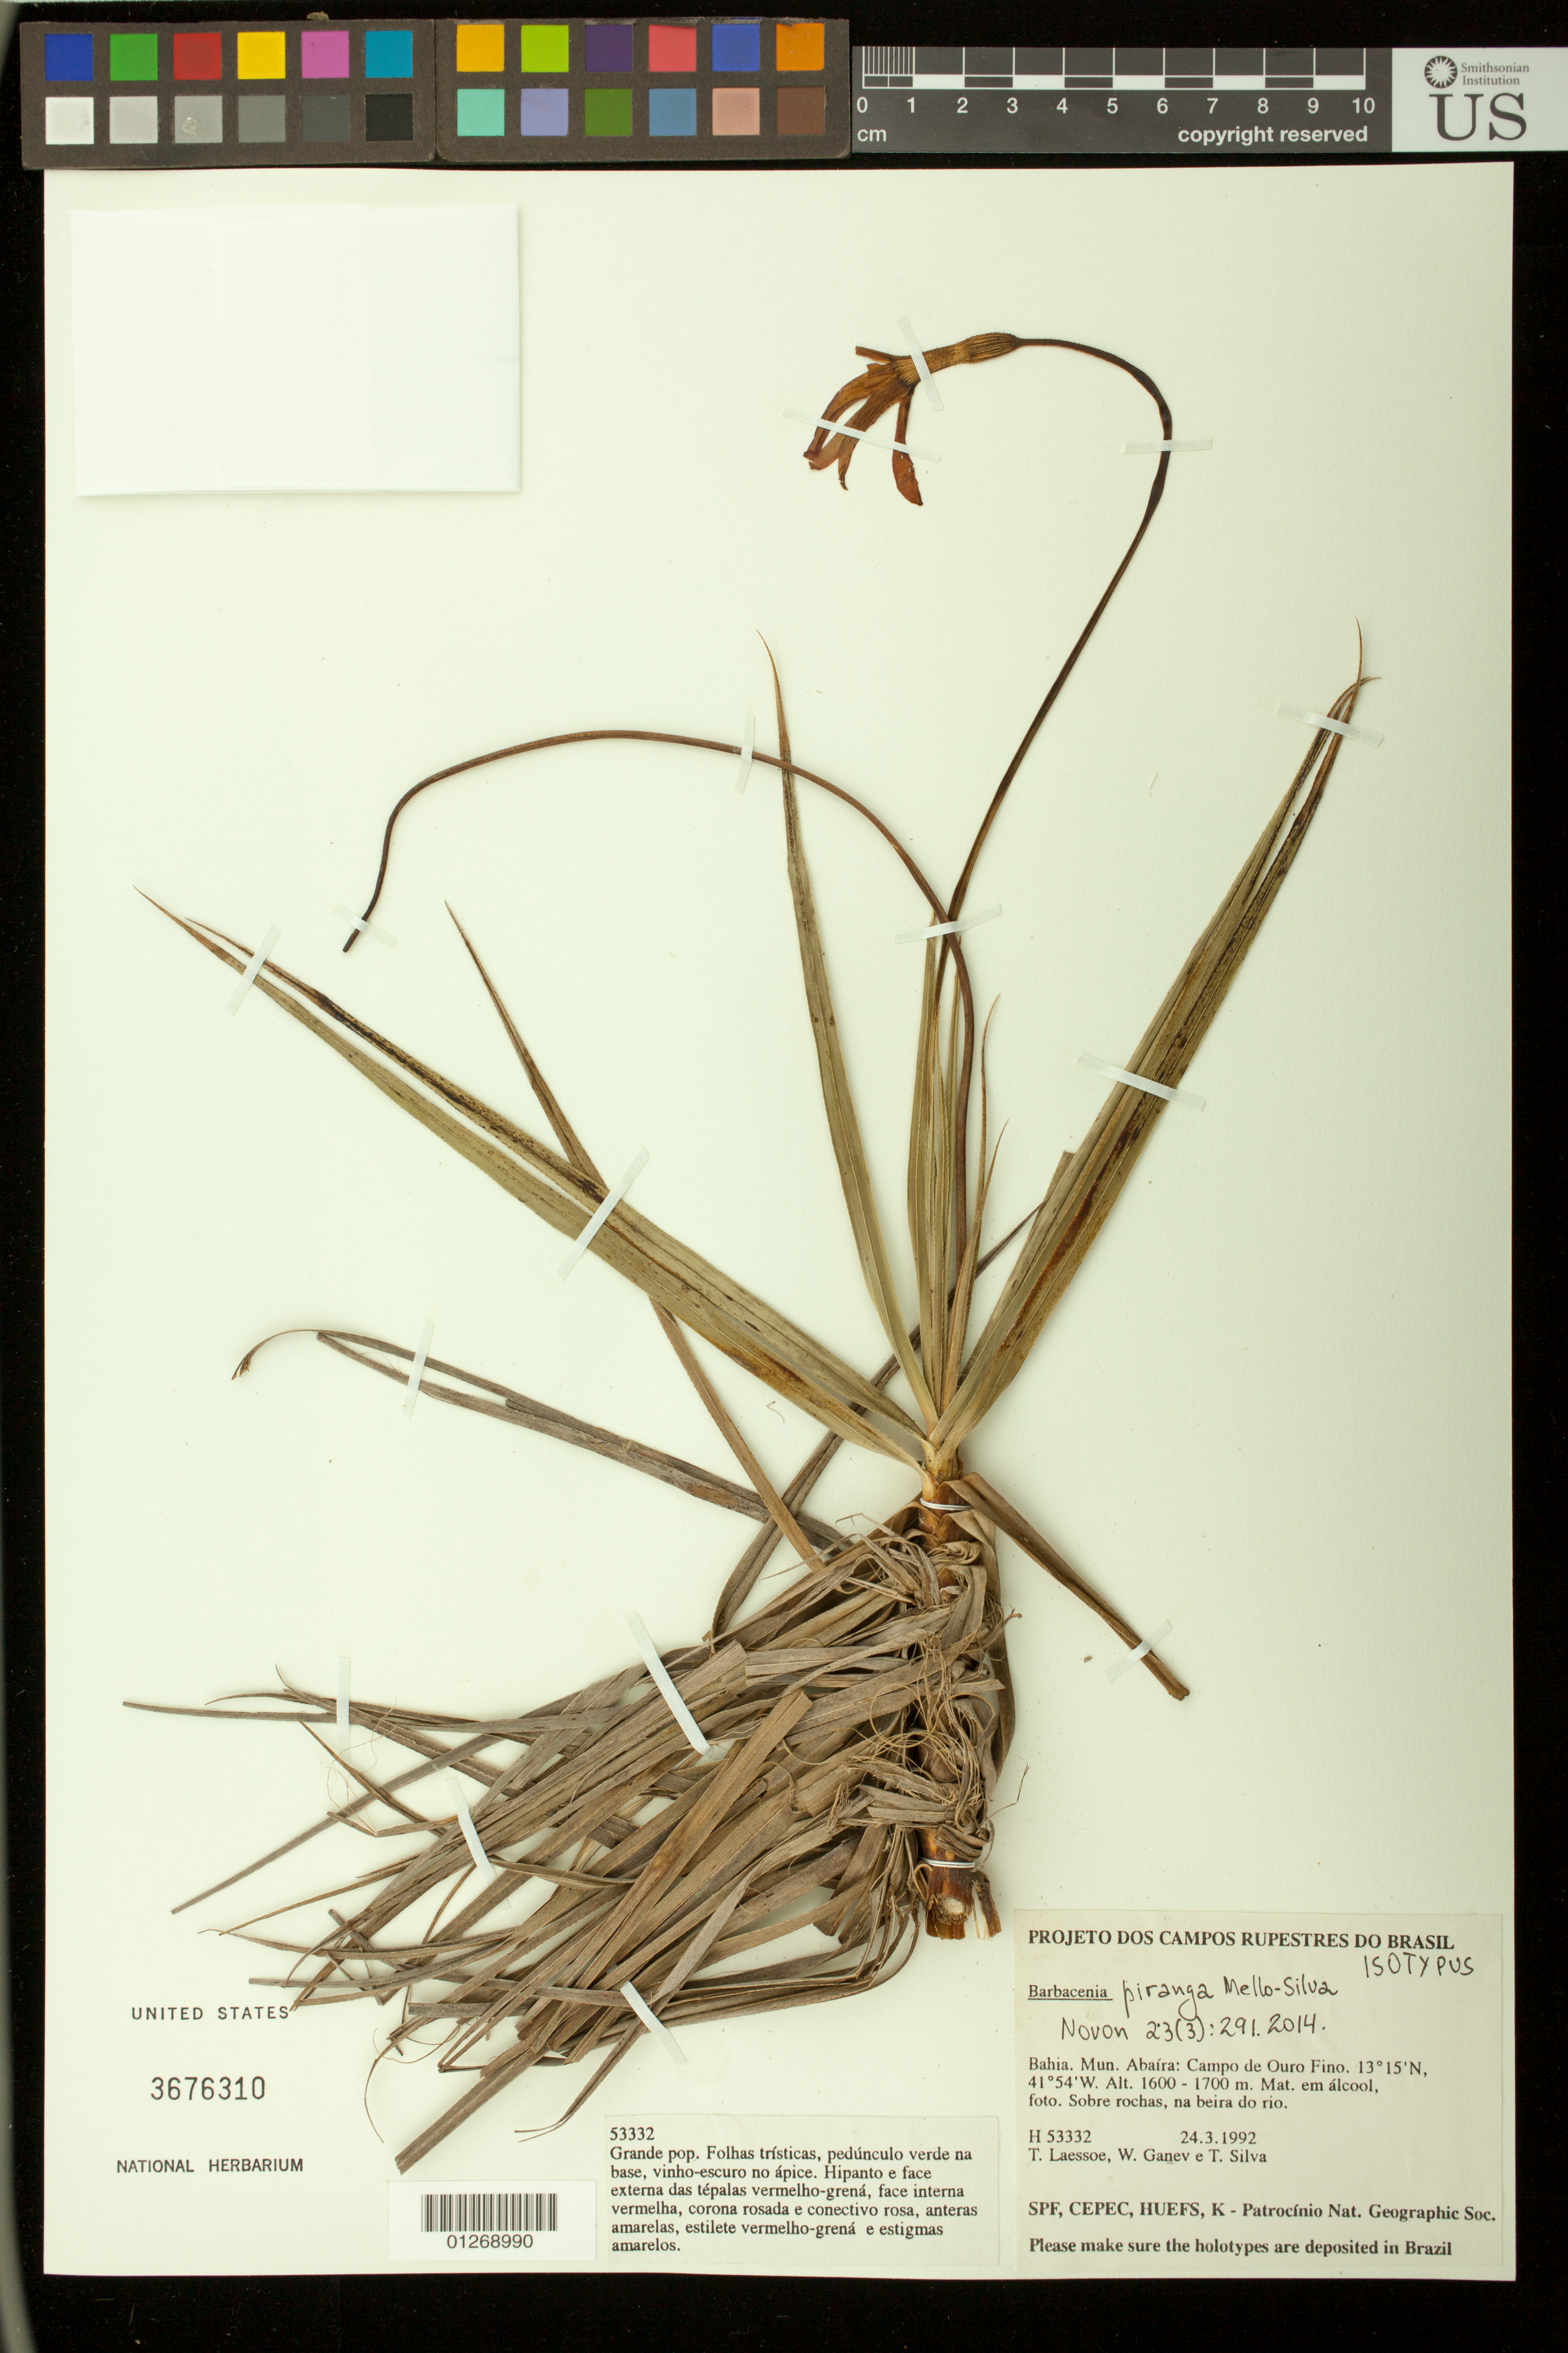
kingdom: Plantae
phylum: Tracheophyta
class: Liliopsida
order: Pandanales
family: Velloziaceae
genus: Barbacenia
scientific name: Barbacenia piranga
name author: Mello-Silva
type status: Isotype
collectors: T. Laessøe, W. Ganev & T. Silva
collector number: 53332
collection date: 1992-03-24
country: Brazil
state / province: Bahia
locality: Bahia. Mun. Abaíra: Campo de Ouro Fino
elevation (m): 1600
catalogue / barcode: US 3676310